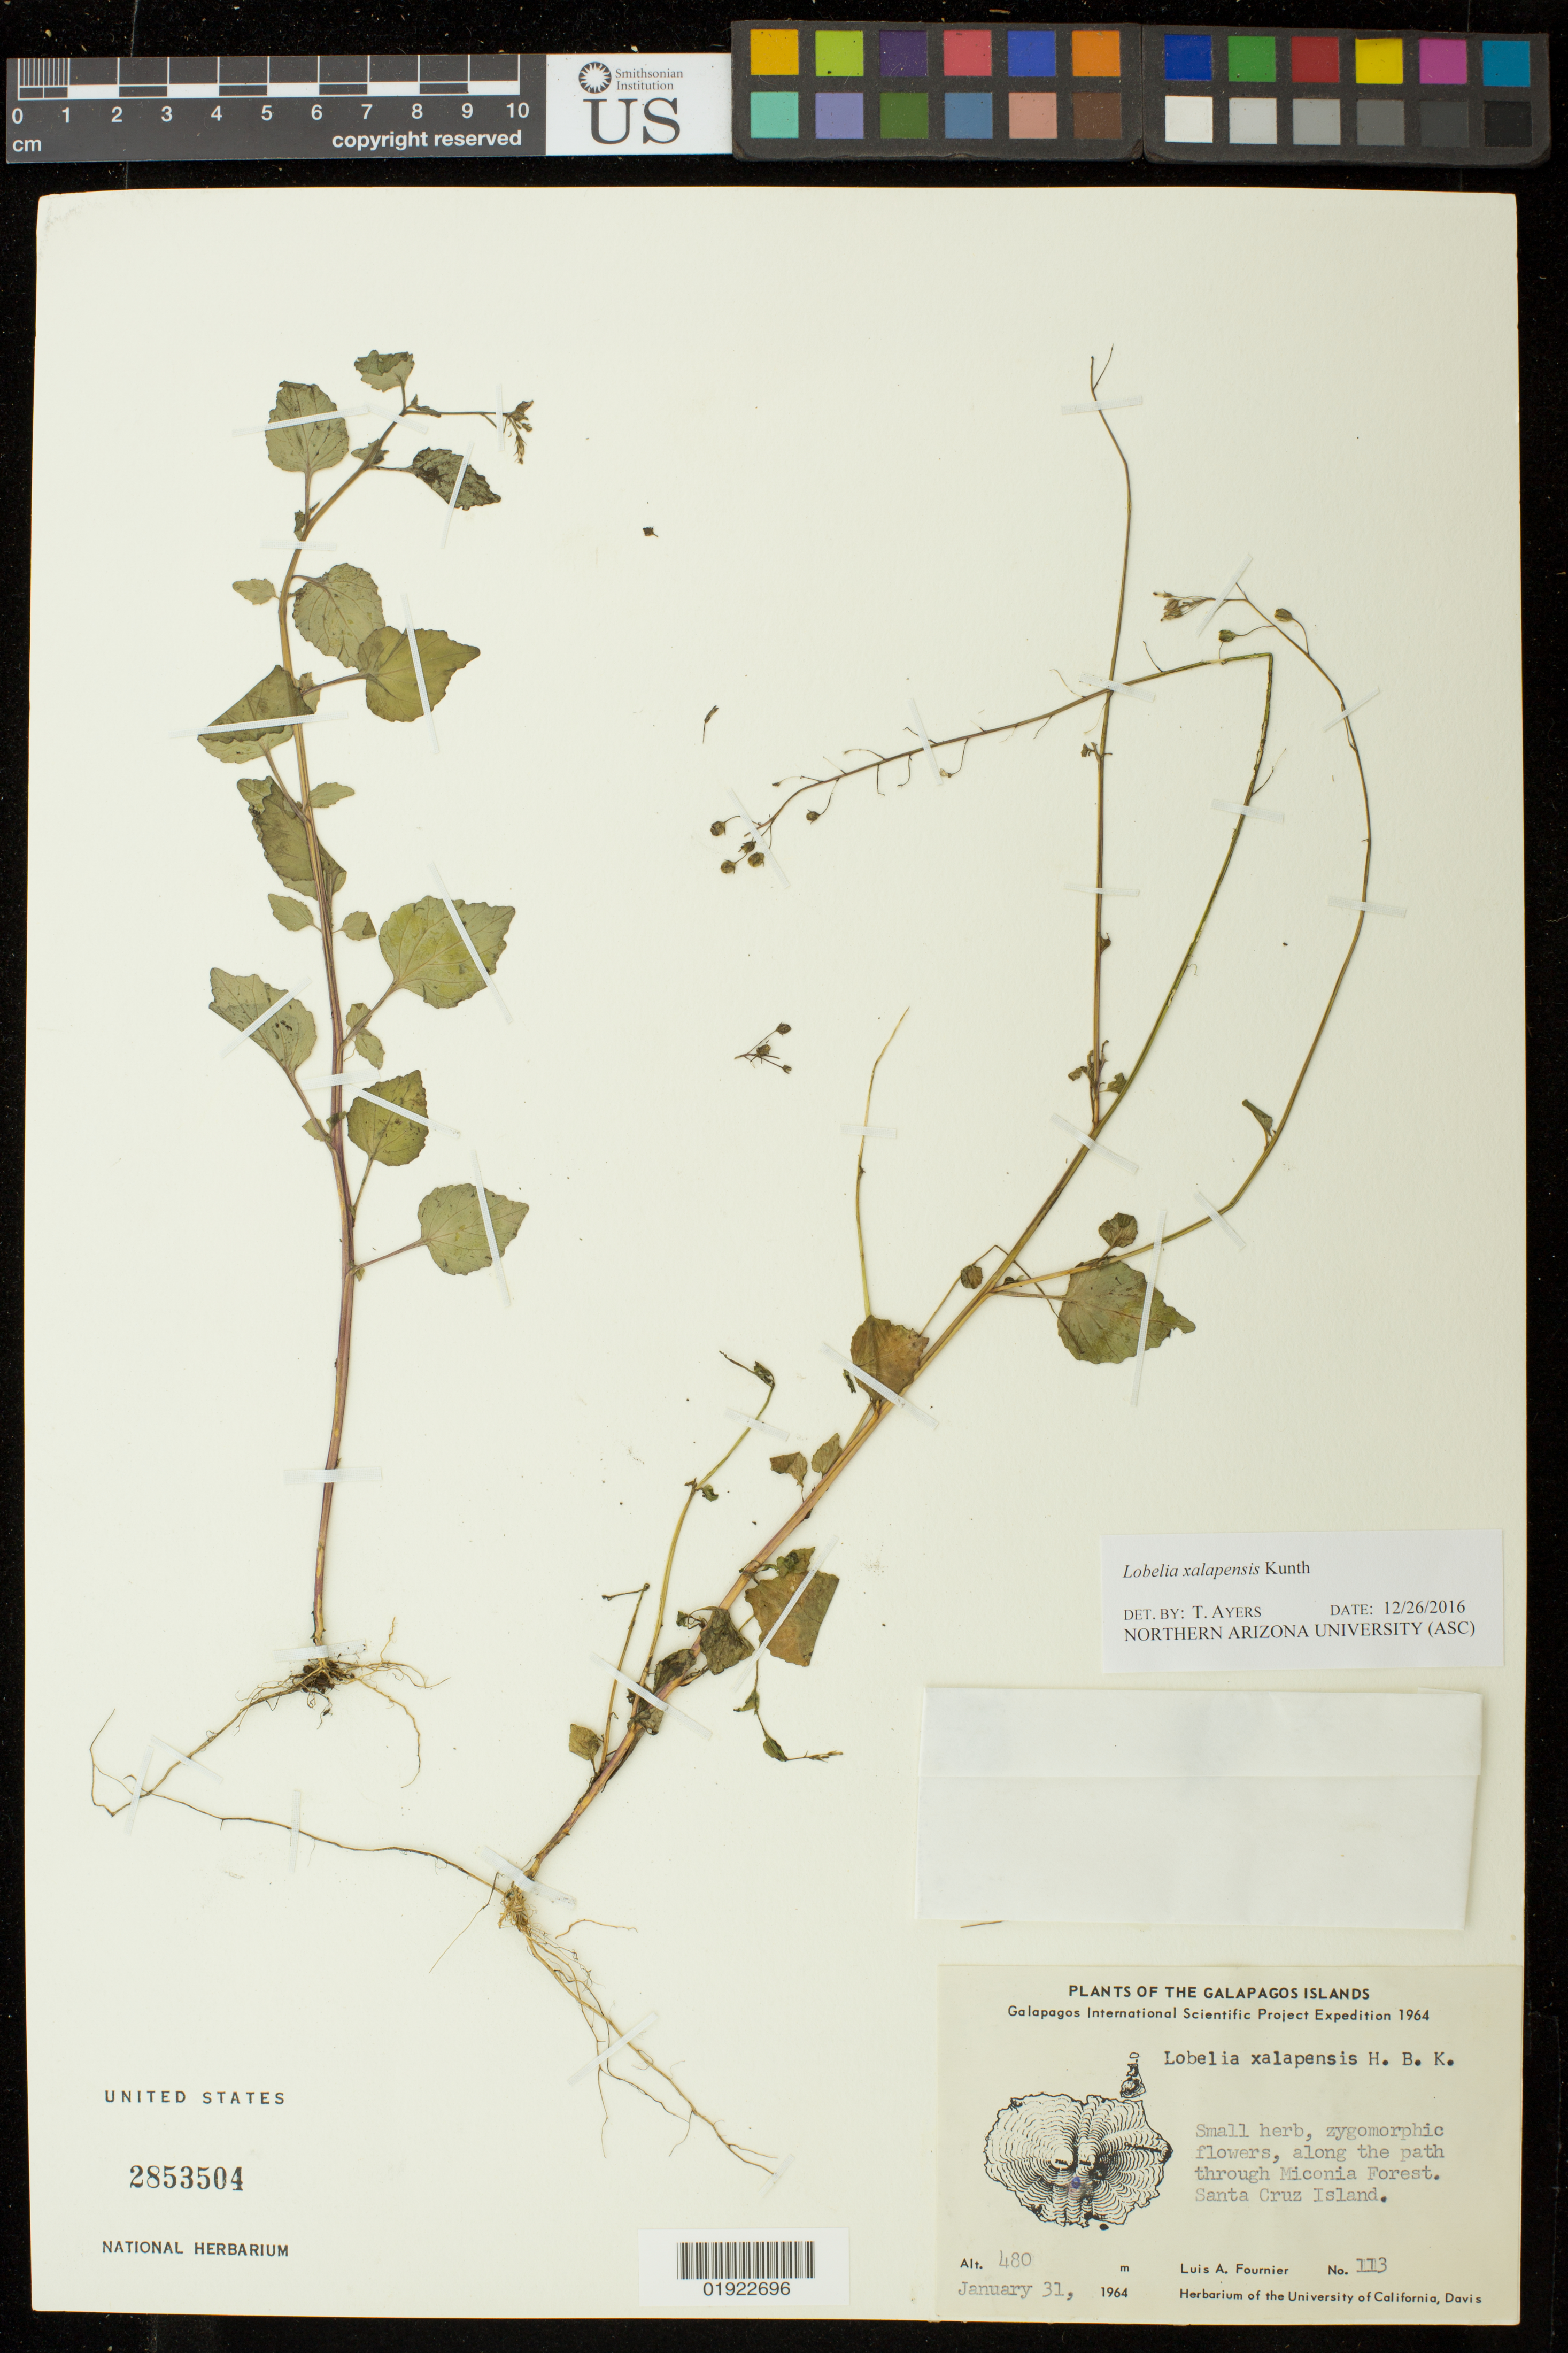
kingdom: Plantae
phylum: Tracheophyta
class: Magnoliopsida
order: Asterales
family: Campanulaceae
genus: Lobelia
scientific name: Lobelia xalapensis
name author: Kunth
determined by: Ayers, Tina J.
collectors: L. A. Fournier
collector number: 113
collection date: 1964-01-31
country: Ecuador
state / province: Colón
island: Santa Cruz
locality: Galapagos Islands. Along the path through miconia Forest. Santa Cruz Island.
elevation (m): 480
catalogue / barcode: US 2853504